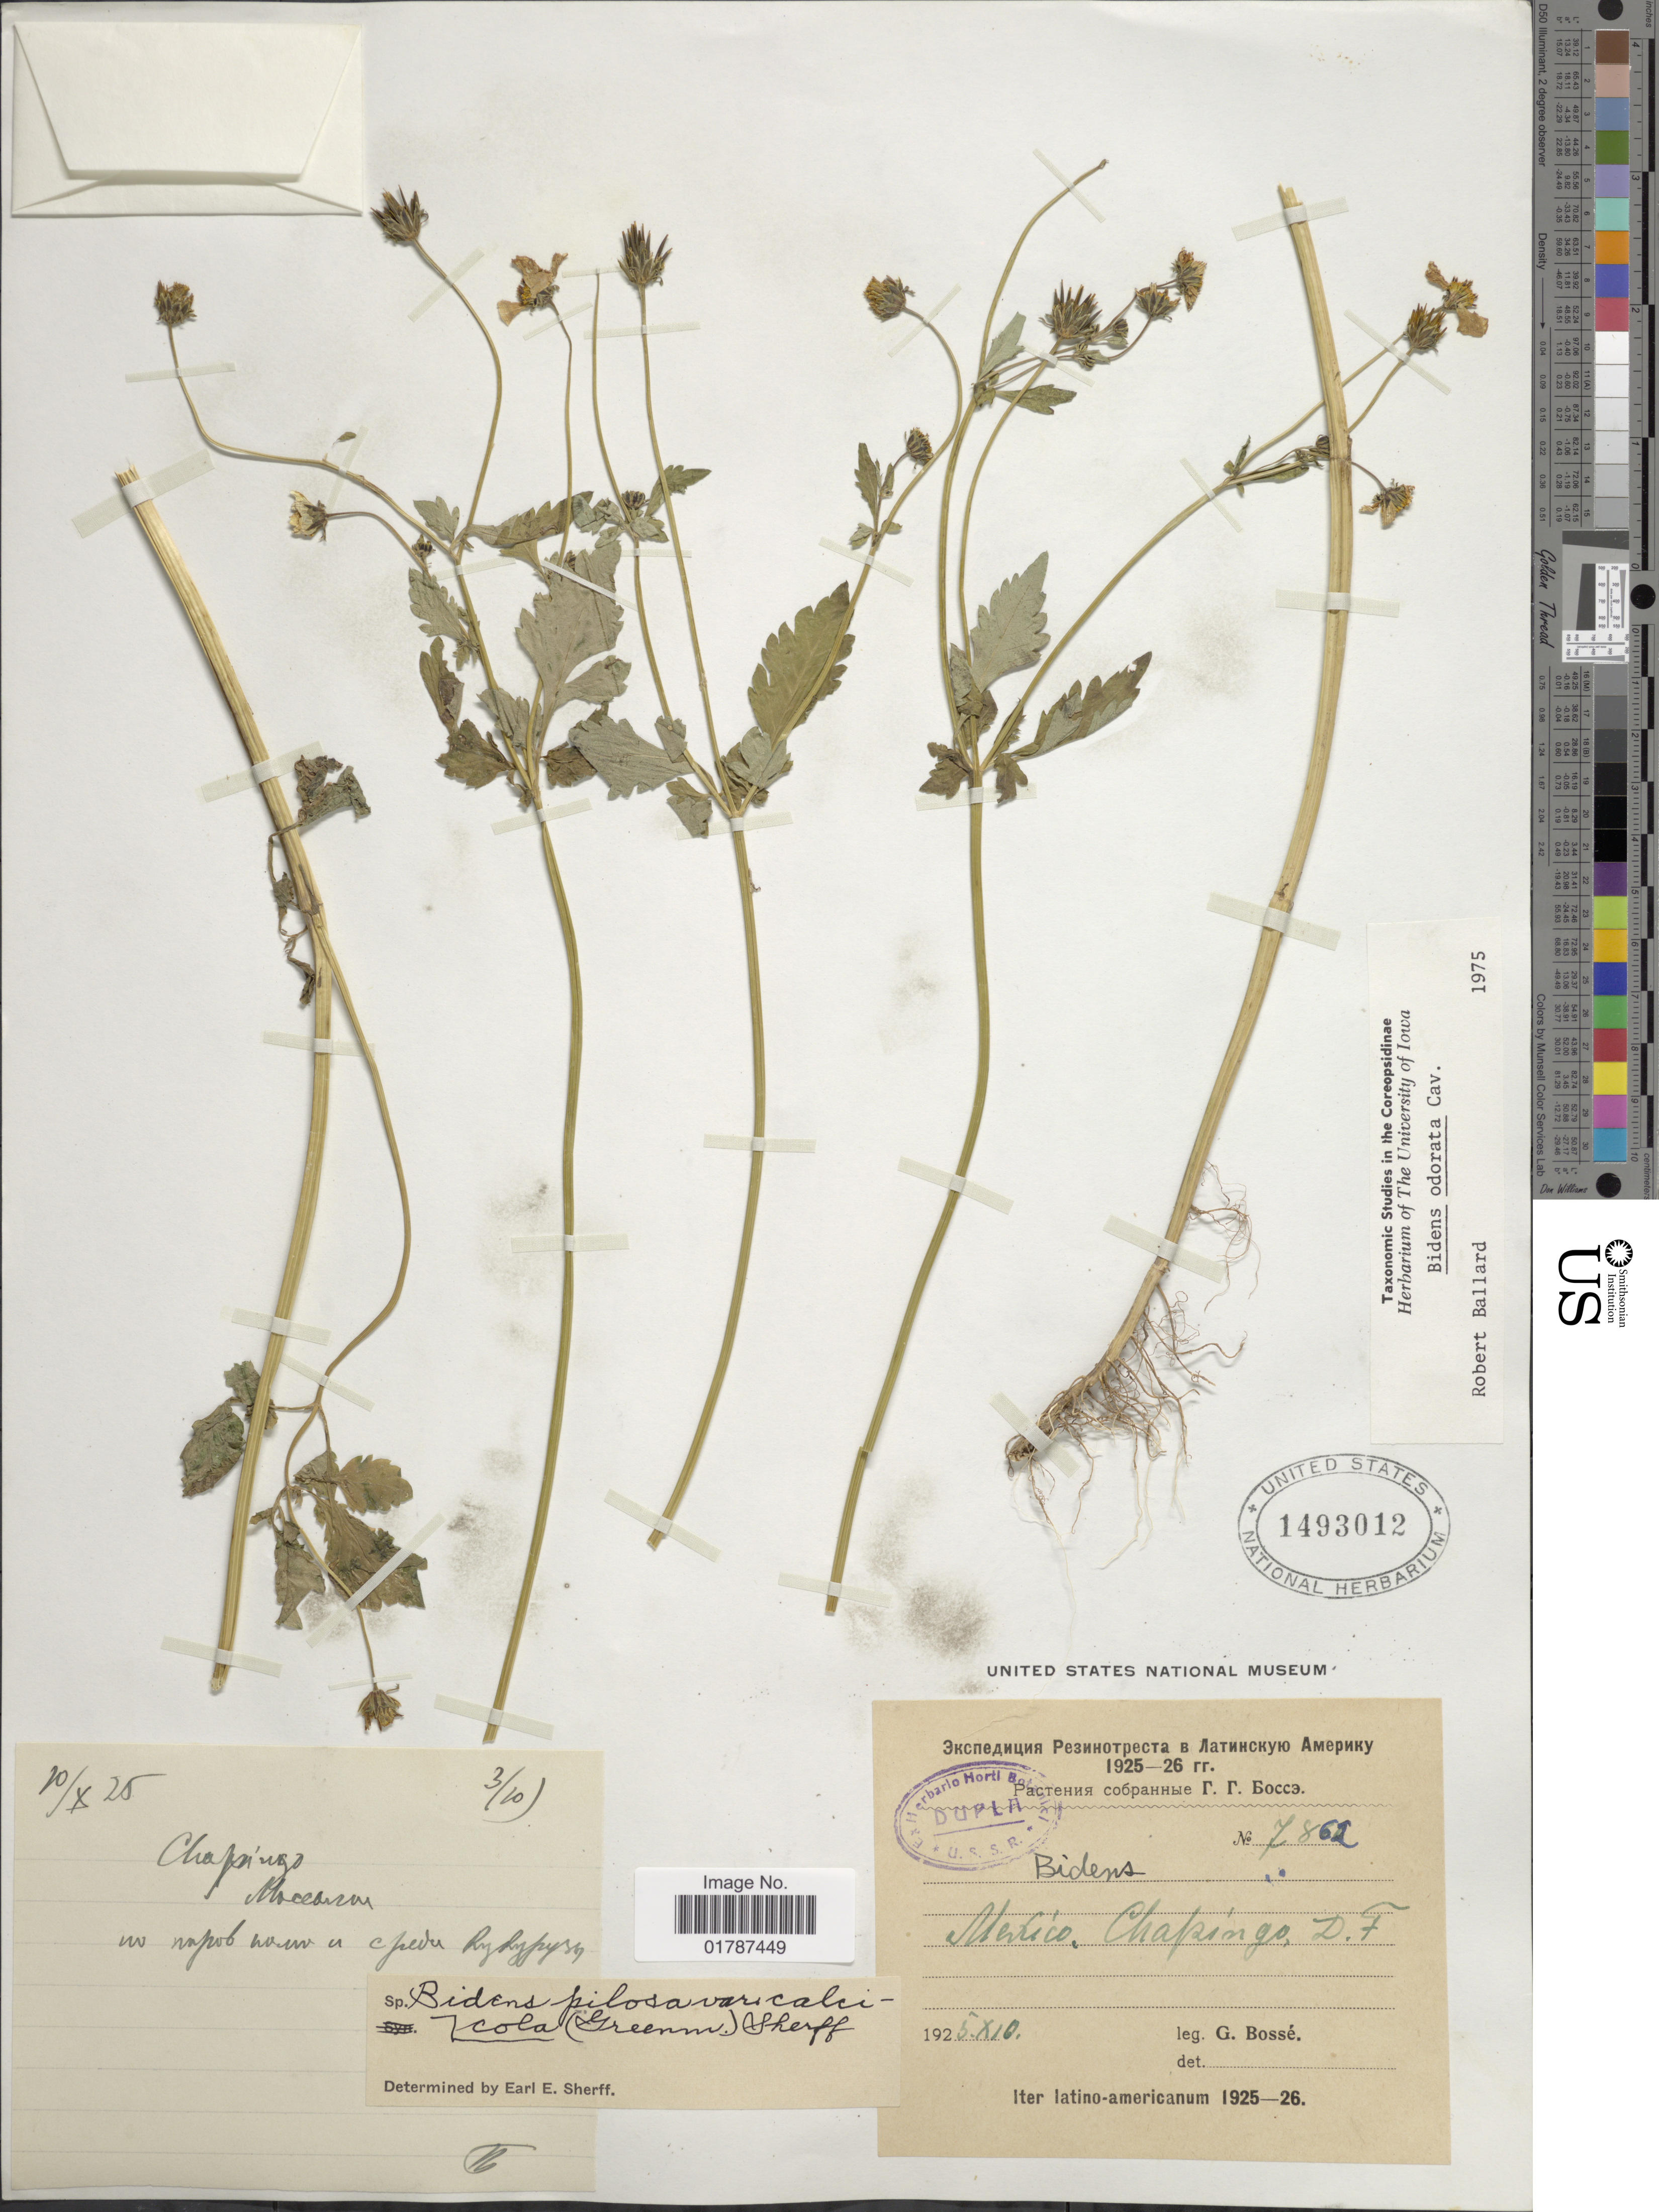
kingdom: Plantae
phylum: Tracheophyta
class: Magnoliopsida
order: Asterales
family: Asteraceae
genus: Bidens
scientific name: Bidens odorata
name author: Cav.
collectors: G. Bossé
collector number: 7862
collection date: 1925-10-10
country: Mexico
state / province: Distrito Federal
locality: Mexico, Chapingo, D. F.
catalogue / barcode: US 1493012